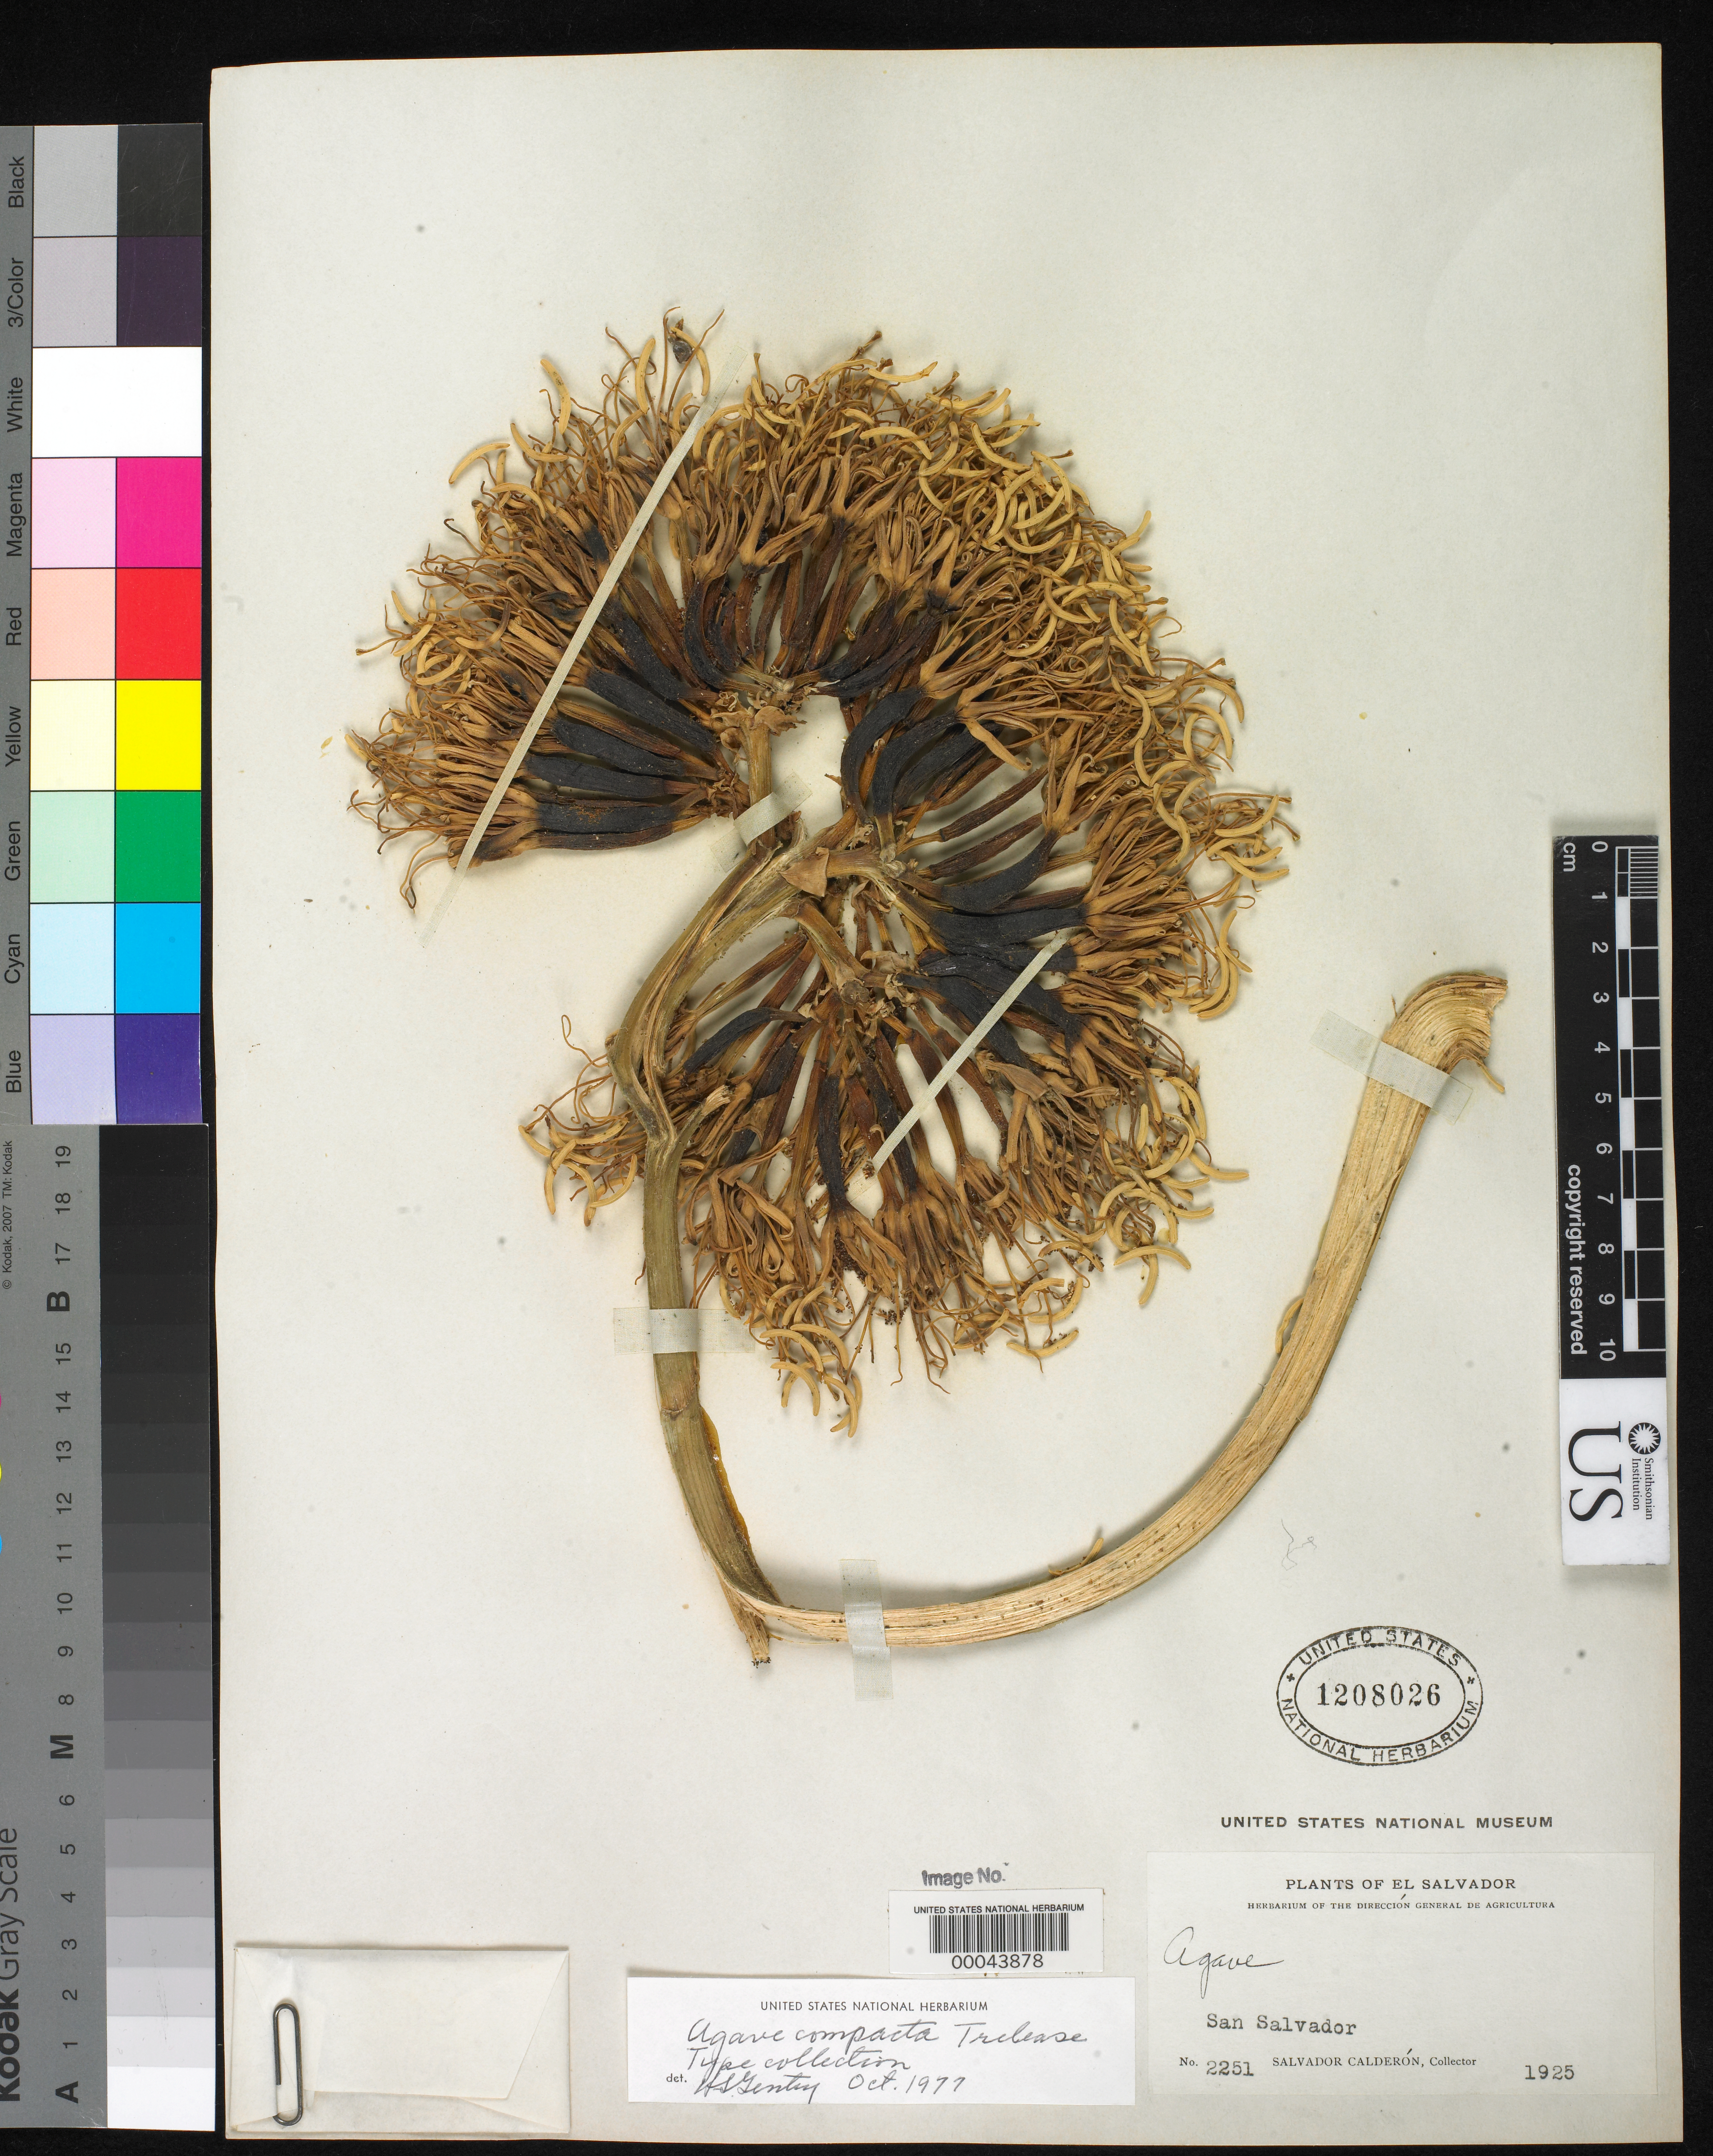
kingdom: Plantae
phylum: Tracheophyta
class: Liliopsida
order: Asparagales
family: Asparagaceae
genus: Agave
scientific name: Agave compacta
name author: Trel.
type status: Isotype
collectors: S. Calderón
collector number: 2251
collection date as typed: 1925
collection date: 1925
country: El Salvador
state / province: San Salvador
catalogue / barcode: US 1208026